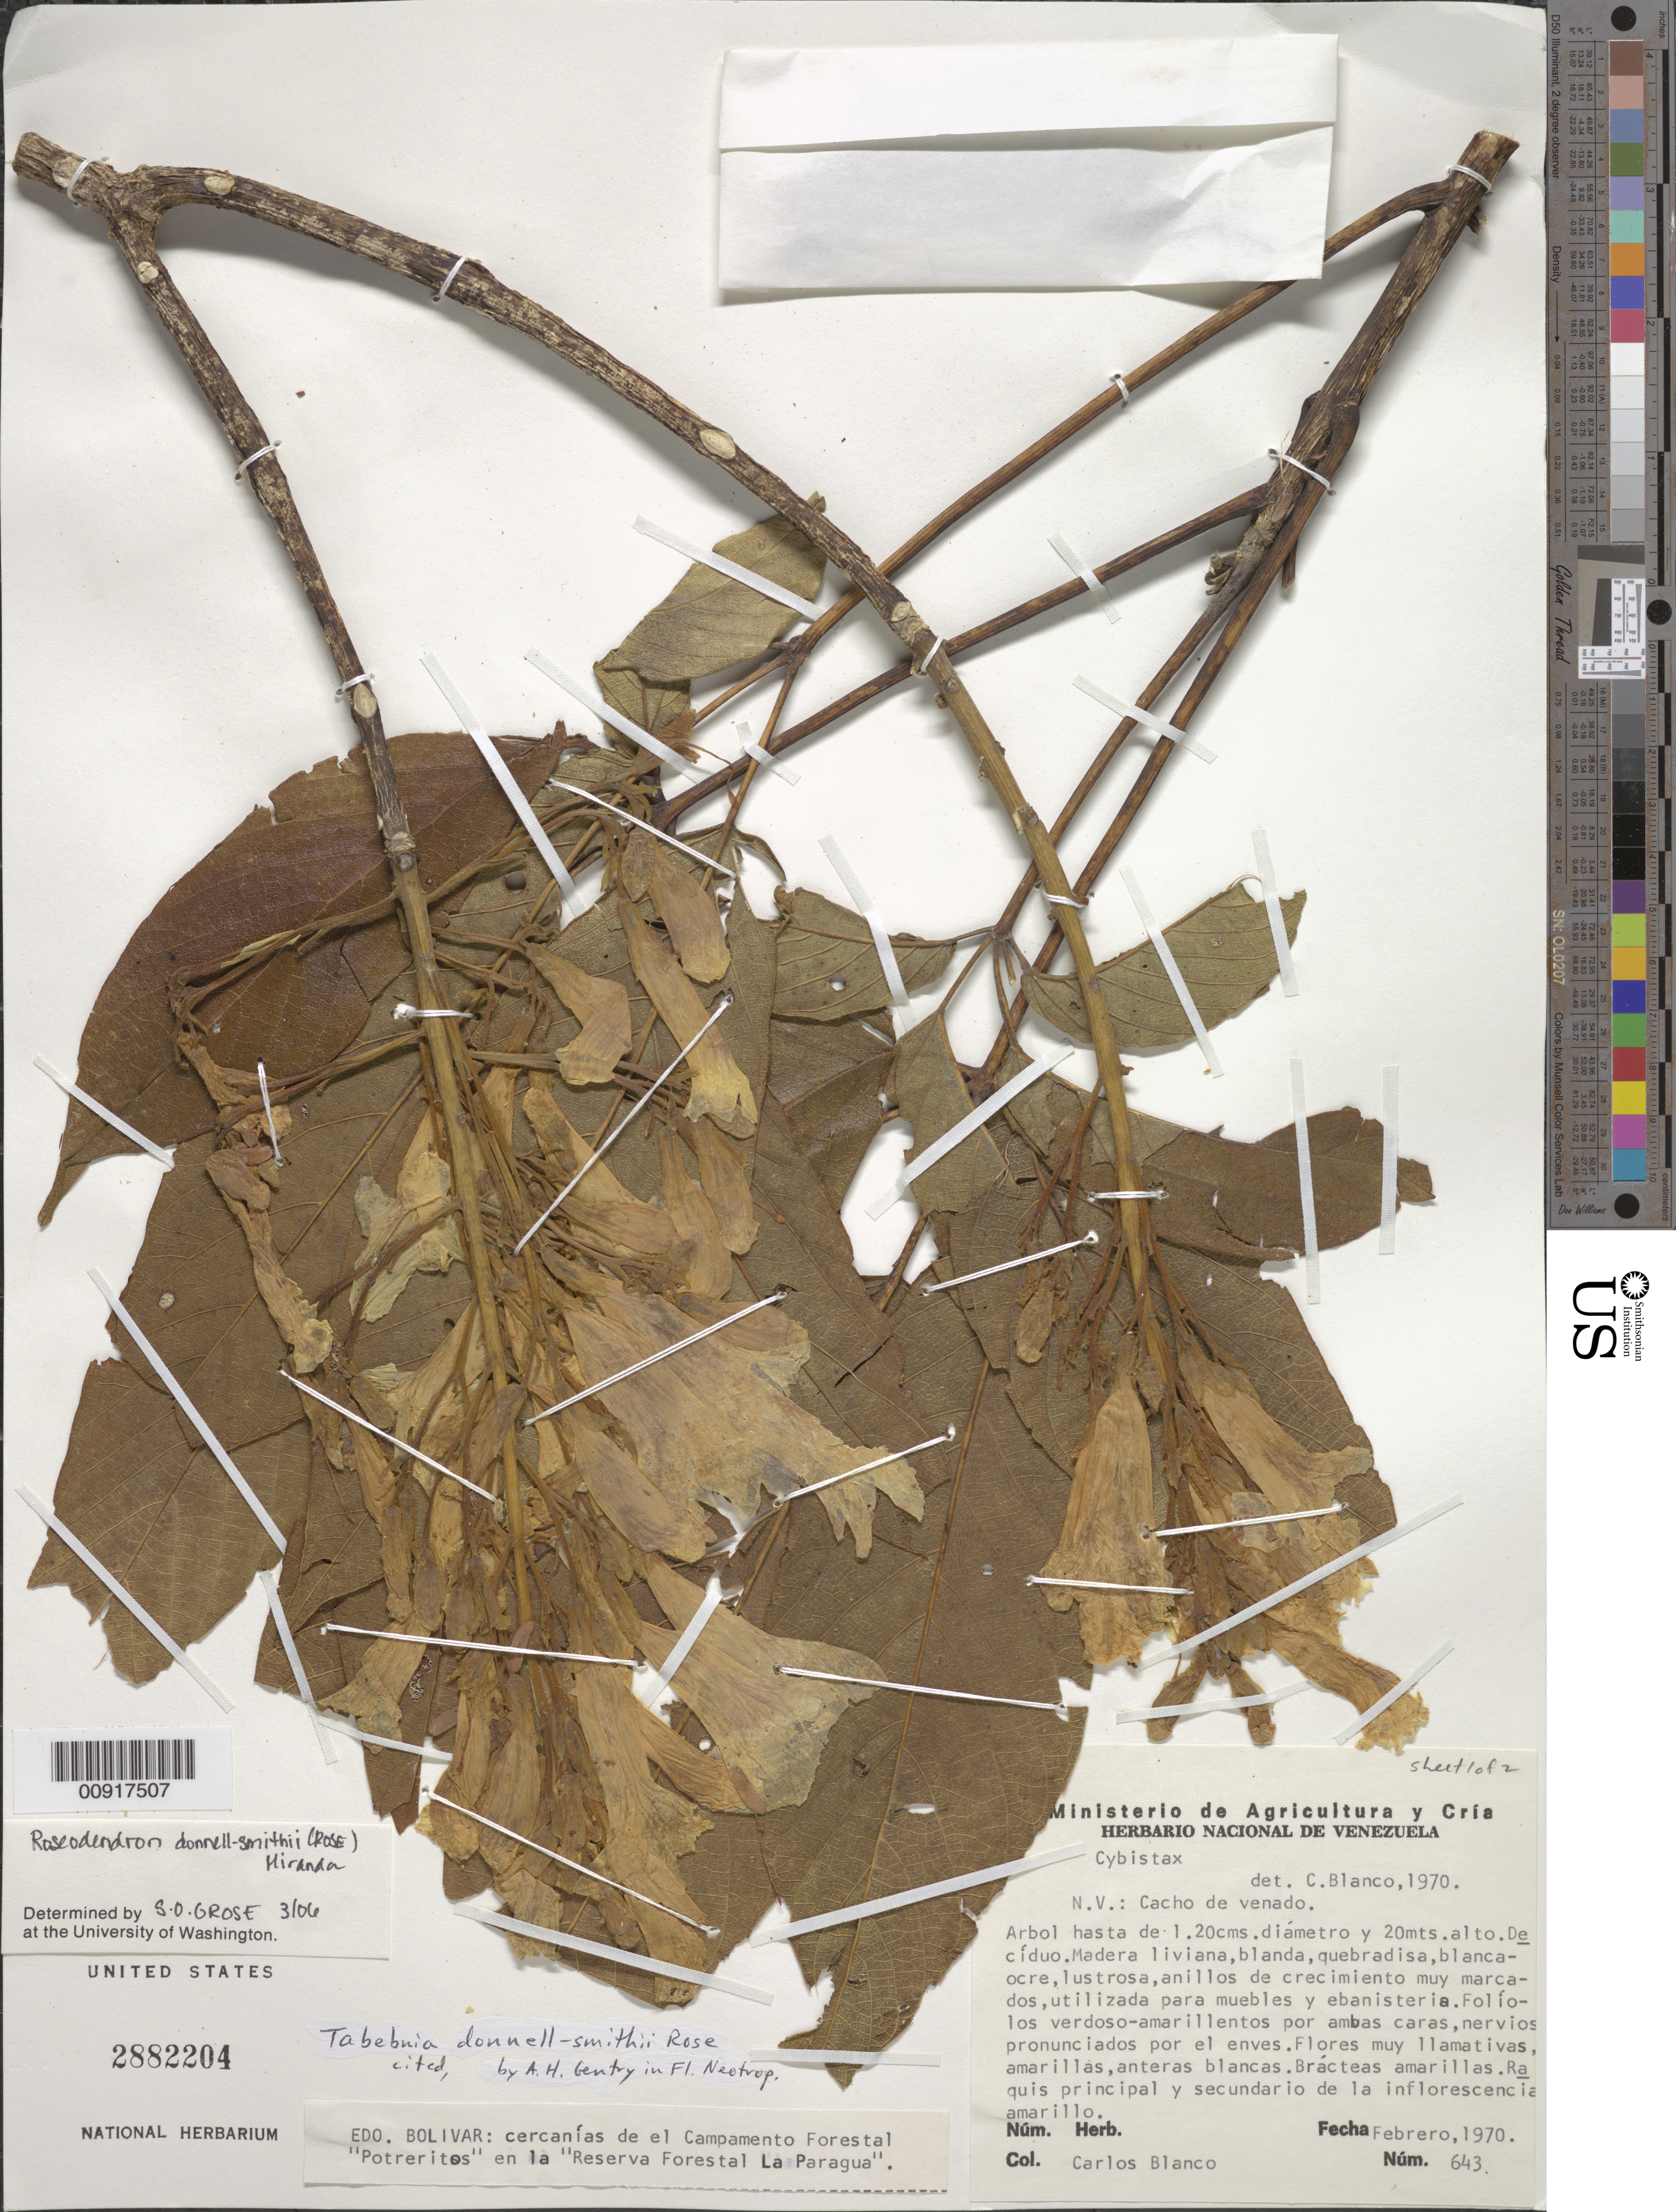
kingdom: Plantae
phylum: Tracheophyta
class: Magnoliopsida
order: Lamiales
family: Bignoniaceae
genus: Roseodendron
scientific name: Roseodendron donnell-smithii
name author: (Rose) Miranda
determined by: Grose, S. O.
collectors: C. A. Blanco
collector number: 643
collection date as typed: Feb-70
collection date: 1970-02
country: Venezuela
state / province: Bolívar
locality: Campamento Forestal "Potreritos", Reserva Forestal La Paragua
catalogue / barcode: US 2882204